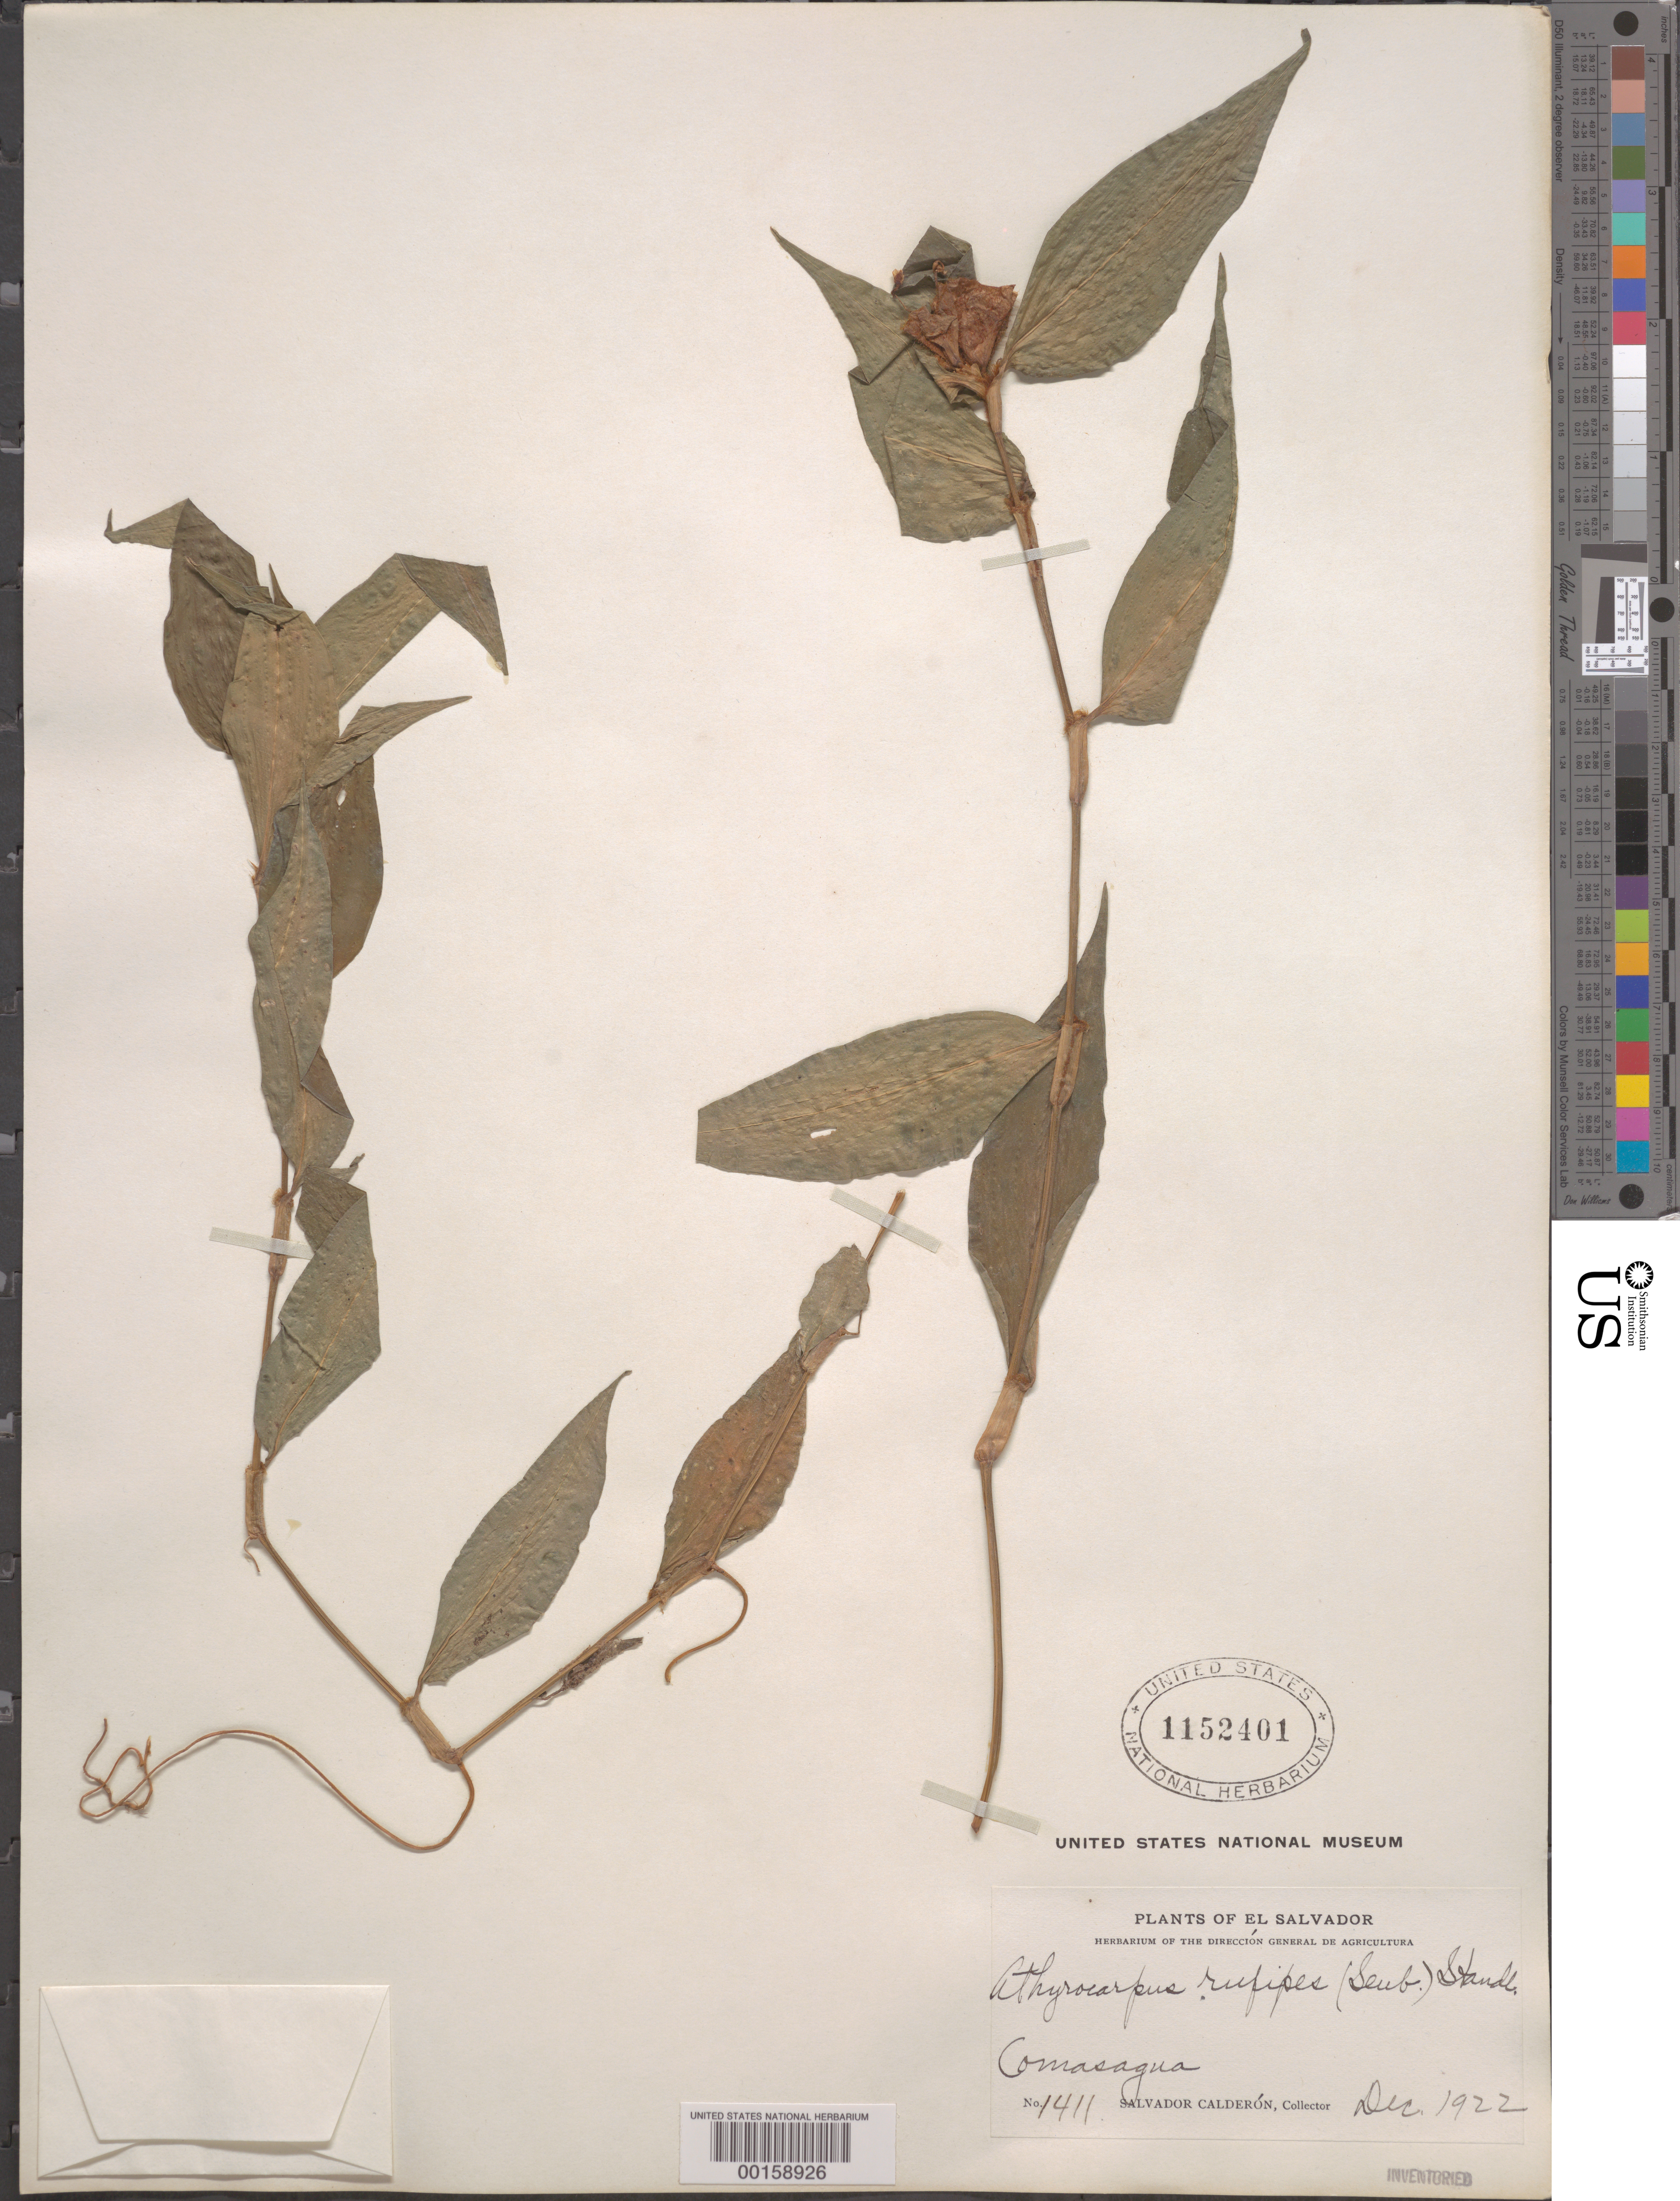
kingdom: Plantae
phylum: Tracheophyta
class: Liliopsida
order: Commelinales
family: Commelinaceae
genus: Commelina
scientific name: Commelina rufipes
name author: Seub.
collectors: S. Calderón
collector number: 1411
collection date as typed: Dec 1922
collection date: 1922-12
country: El Salvador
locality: Comasagua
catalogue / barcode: US 1152401